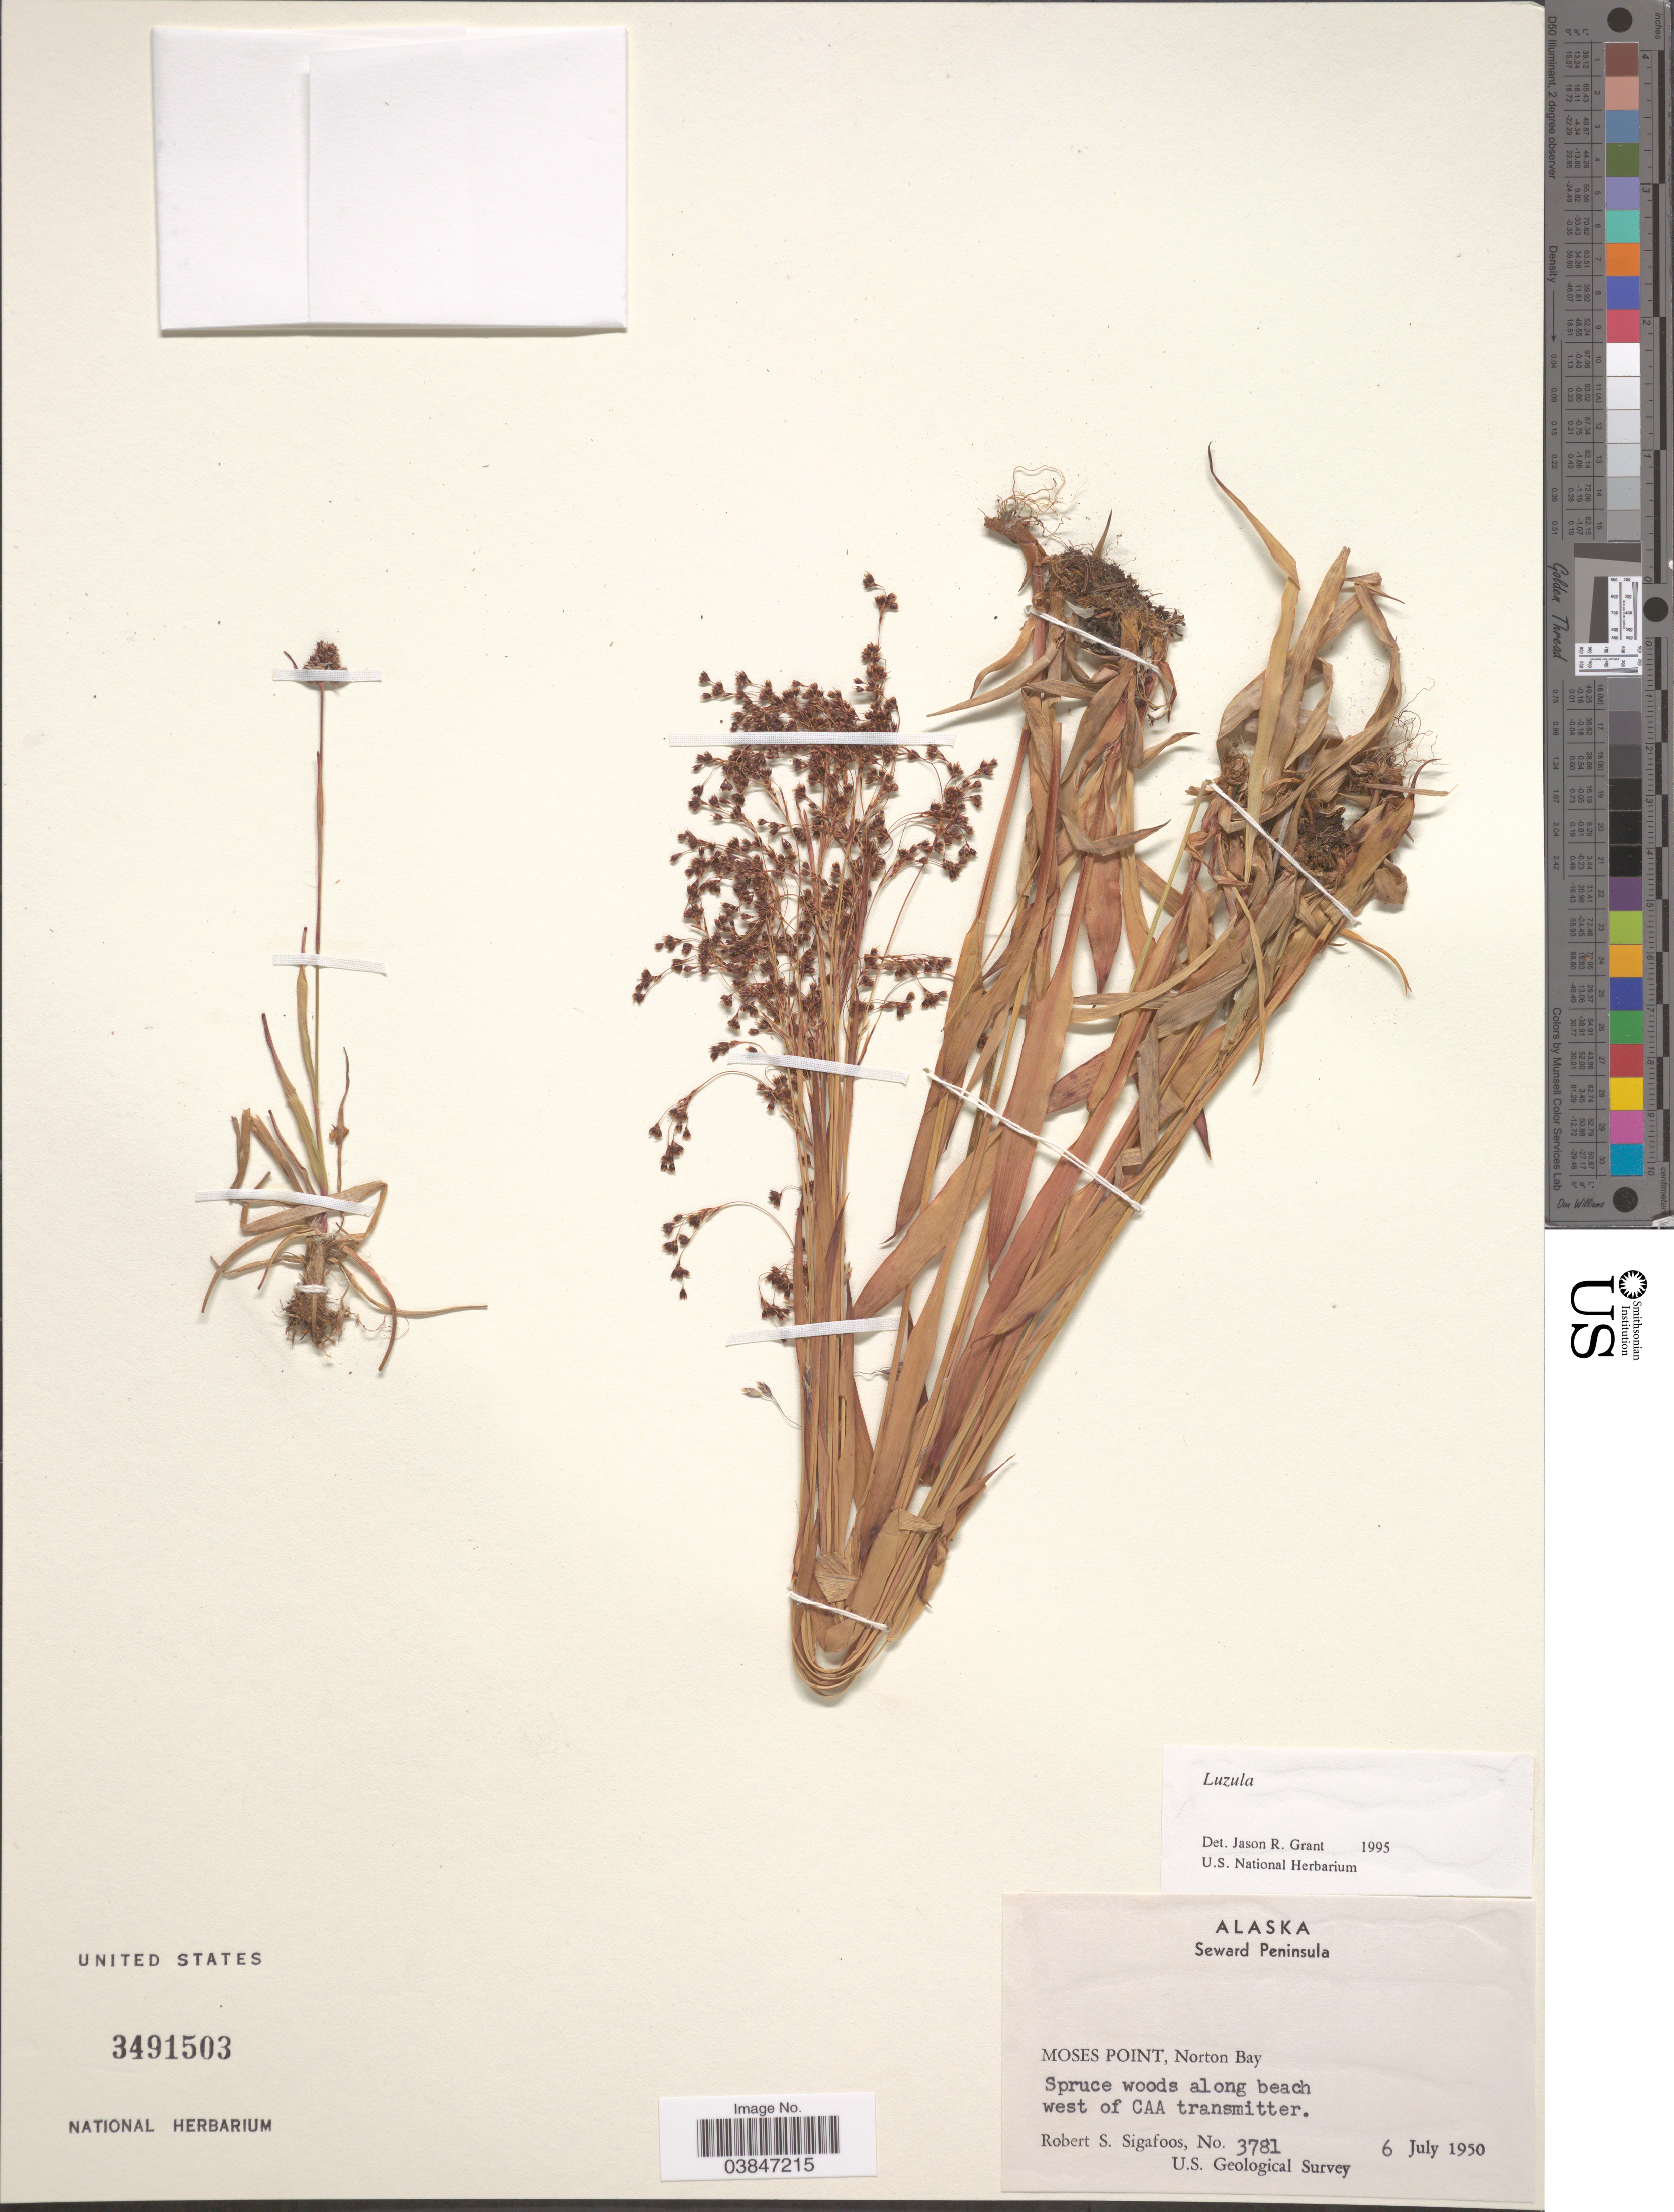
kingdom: Plantae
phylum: Tracheophyta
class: Liliopsida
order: Poales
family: Juncaceae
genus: Luzula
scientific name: Luzula sp.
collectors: R. Sigafoos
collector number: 3781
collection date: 1950-07-06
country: United States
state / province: Alaska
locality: Seward Peninsula. Moses Point, Norton Bay. Along beach west of CAA transmitter.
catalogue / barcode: US 3491503